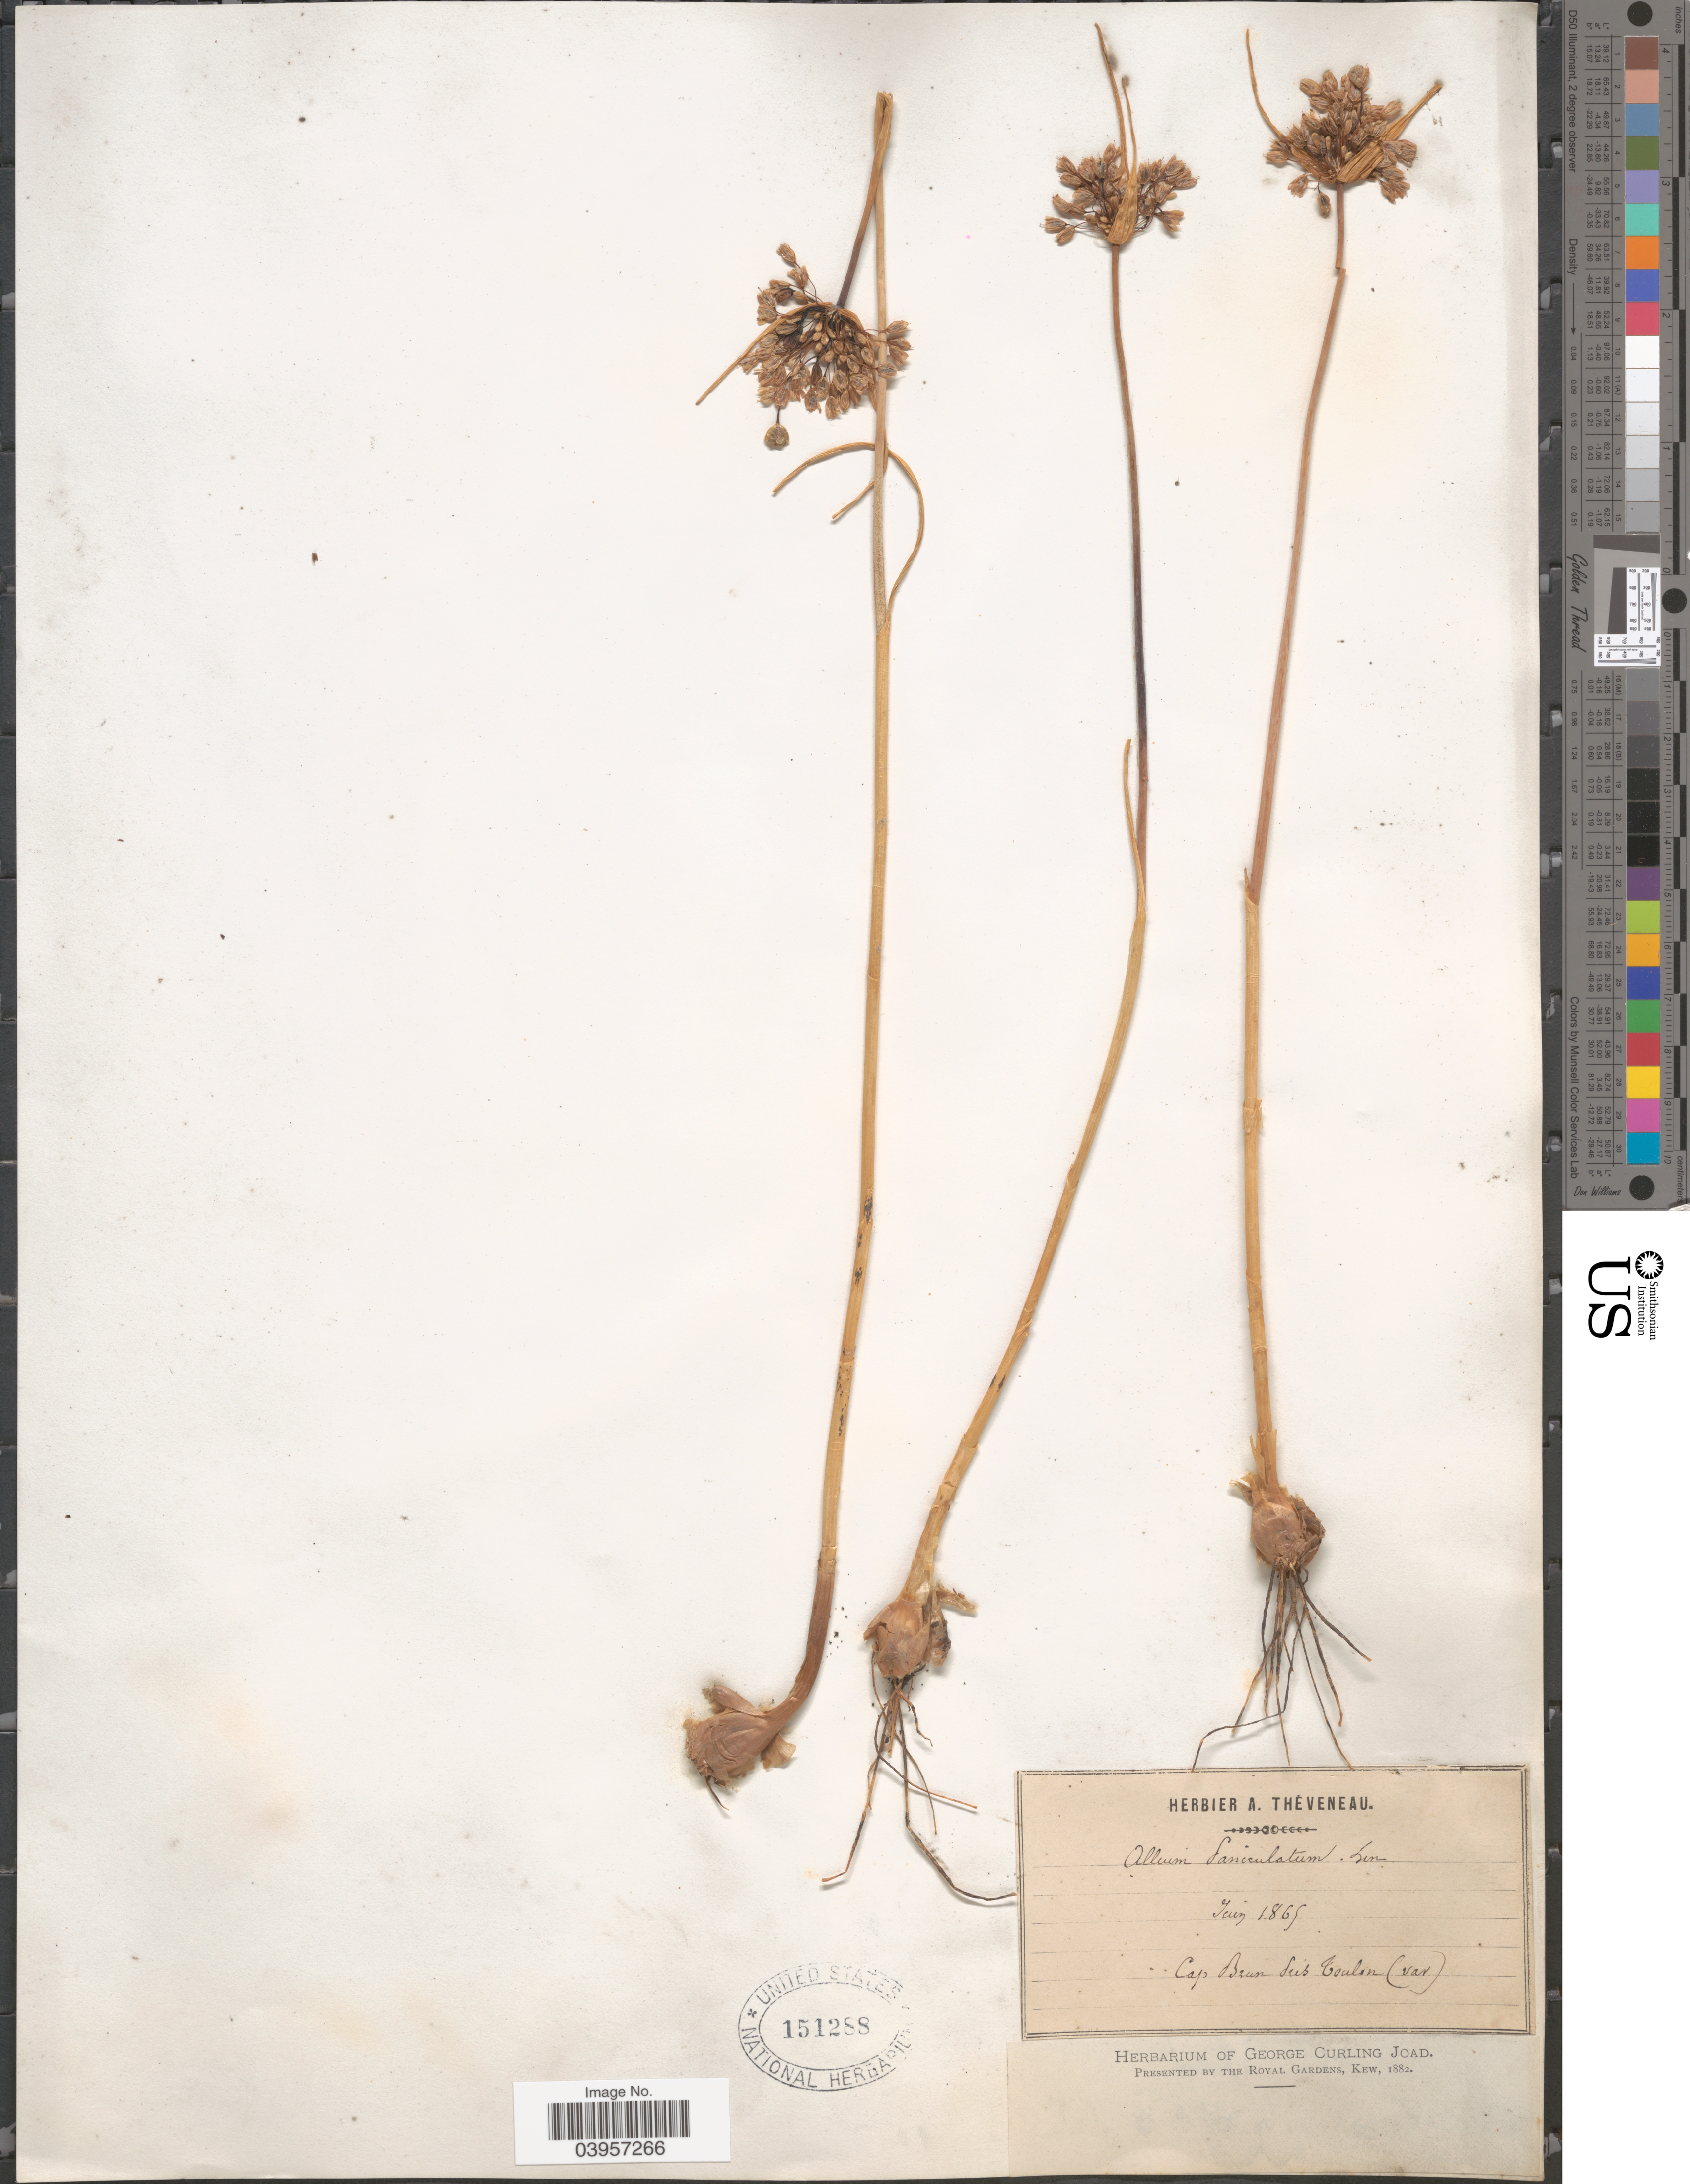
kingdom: Plantae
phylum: Tracheophyta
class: Liliopsida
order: Asparagales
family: Amaryllidaceae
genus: Allium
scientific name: Allium paniculatum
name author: L.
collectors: ex herb. A. Theveneau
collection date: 1865-06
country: France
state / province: Provence-Alpes-Côte d'Azur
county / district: Var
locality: Cap Brun pres Toulon (var).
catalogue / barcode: US 151288